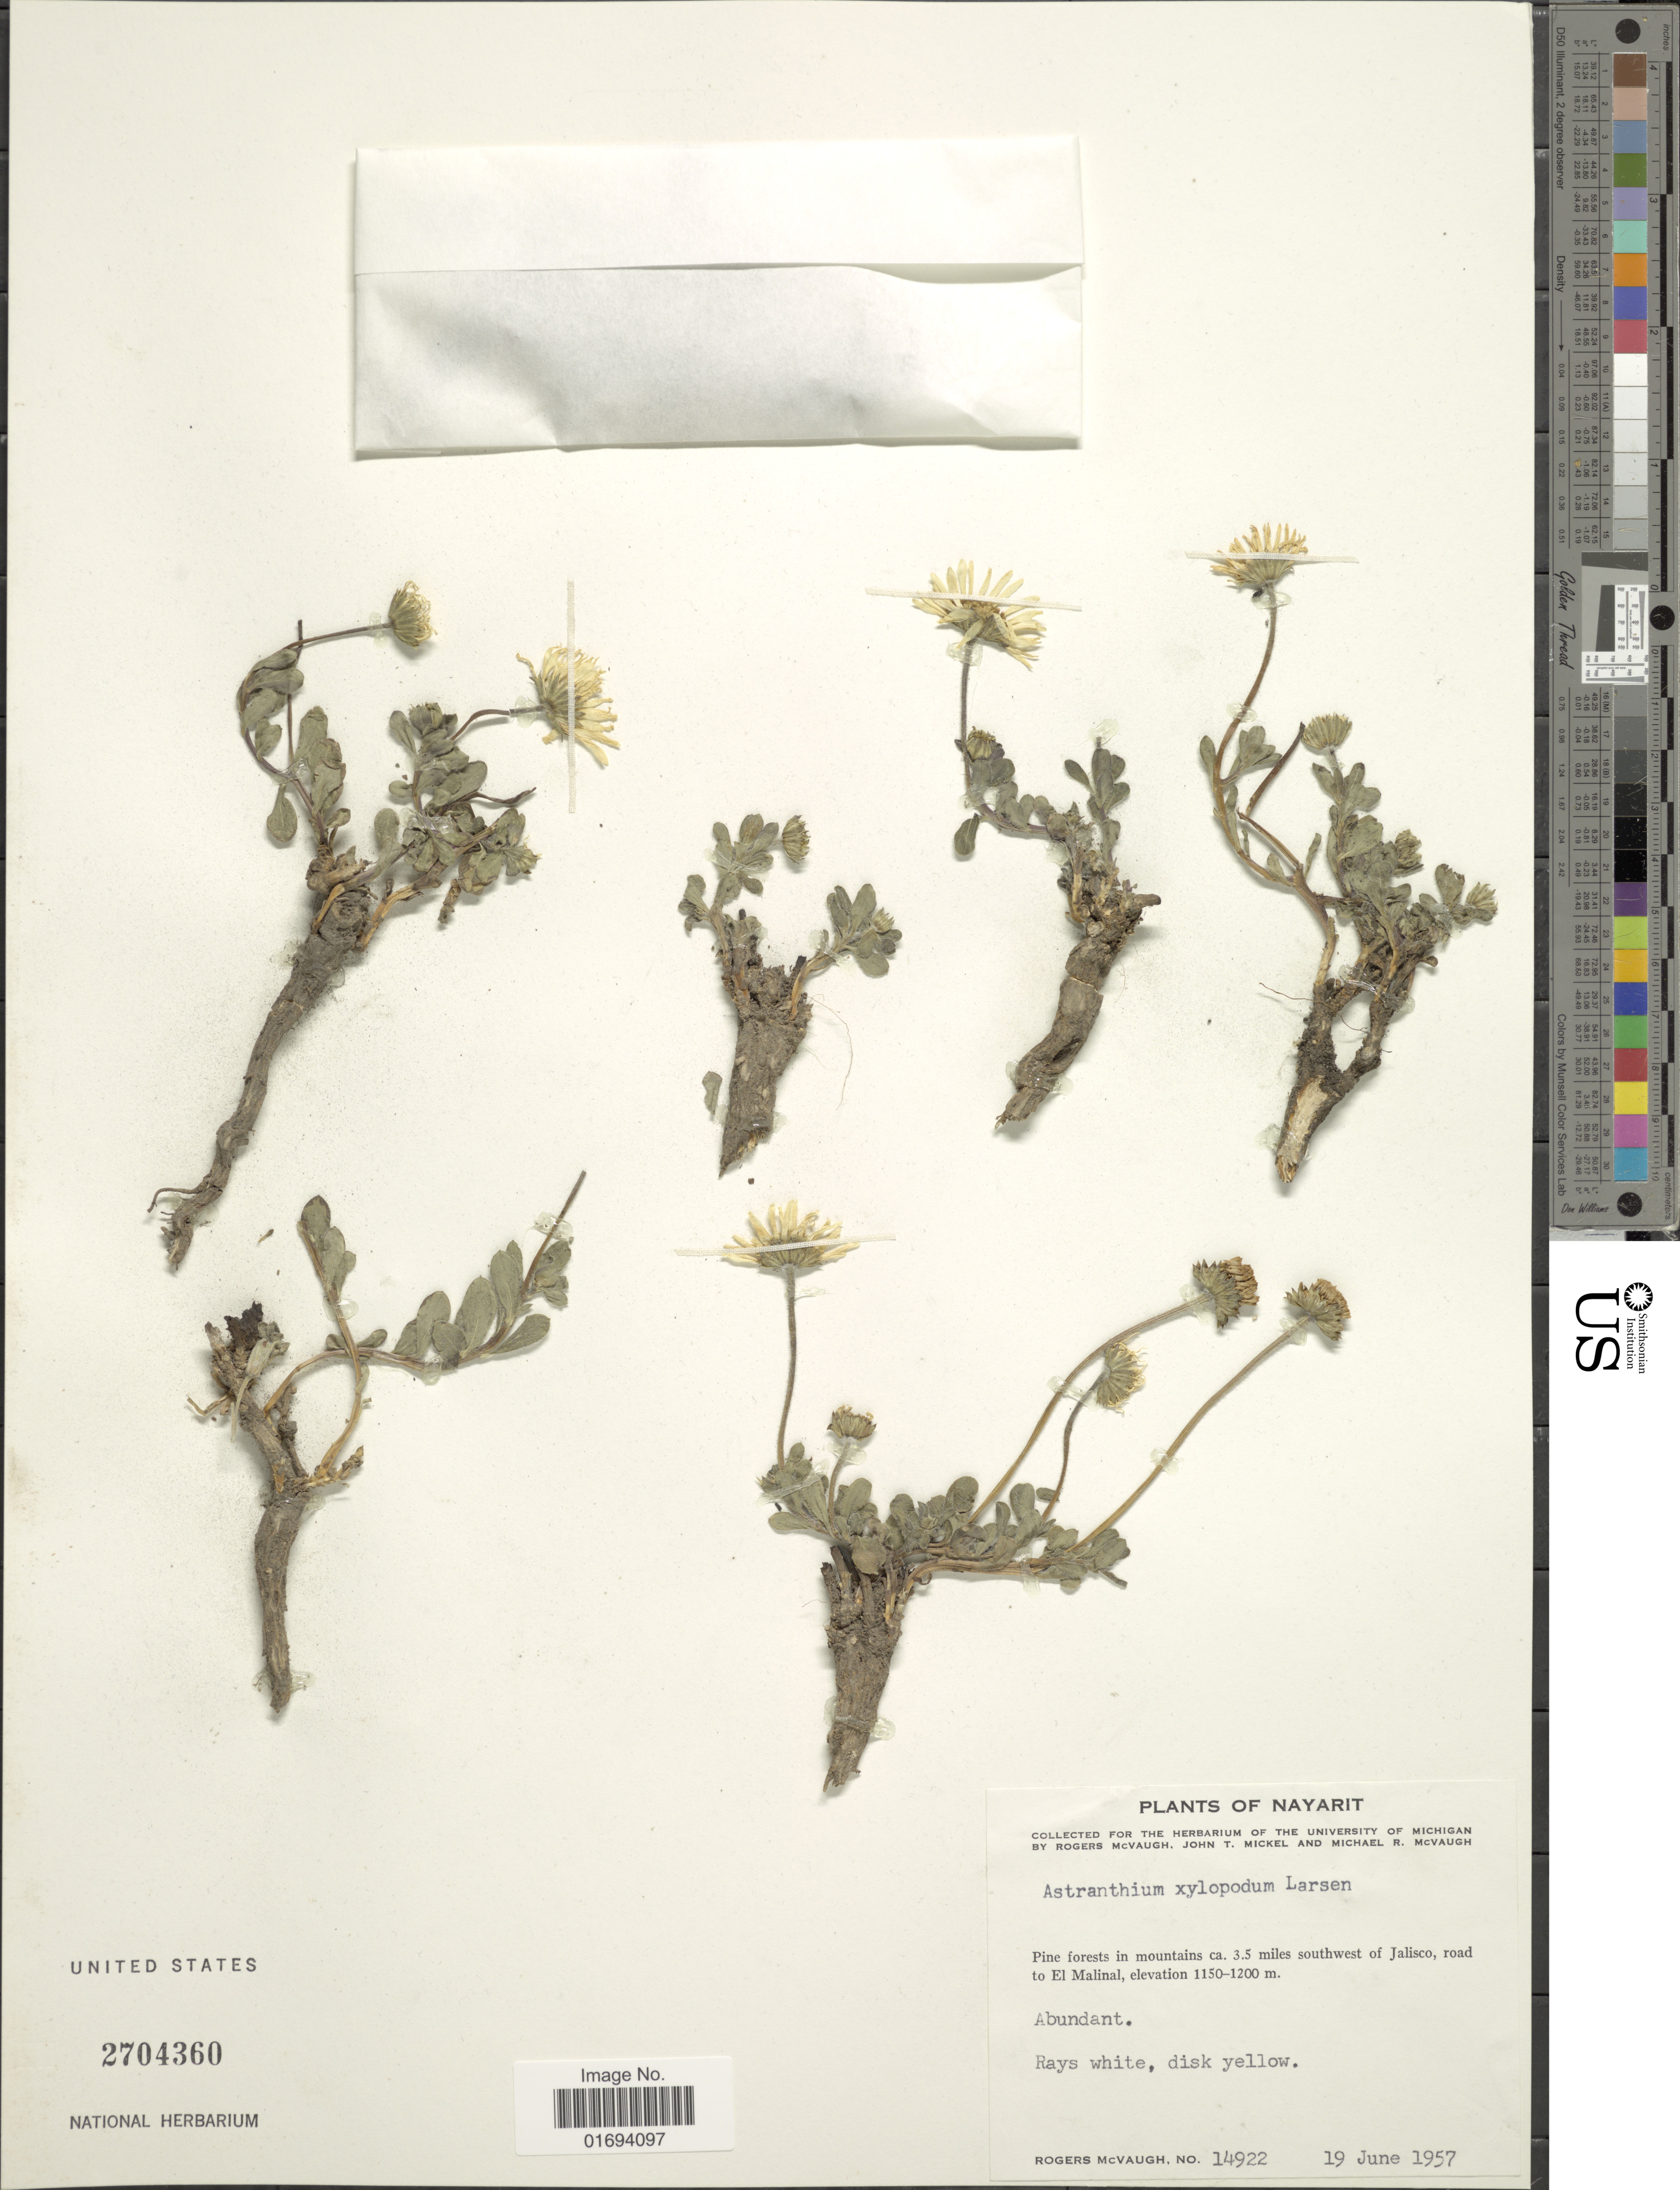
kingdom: Plantae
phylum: Tracheophyta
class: Magnoliopsida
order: Asterales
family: Asteraceae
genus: Astranthium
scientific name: Astranthium xylopodum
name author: Larsen ex S.F. Blake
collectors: R. McVaugh, J. T. Mickel & M. R. McVaugh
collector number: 14922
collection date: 1957-06-19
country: Mexico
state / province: Nayarit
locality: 3.5 miles southwest of Jalisco, road to El Malinal.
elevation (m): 1150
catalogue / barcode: US 2704360